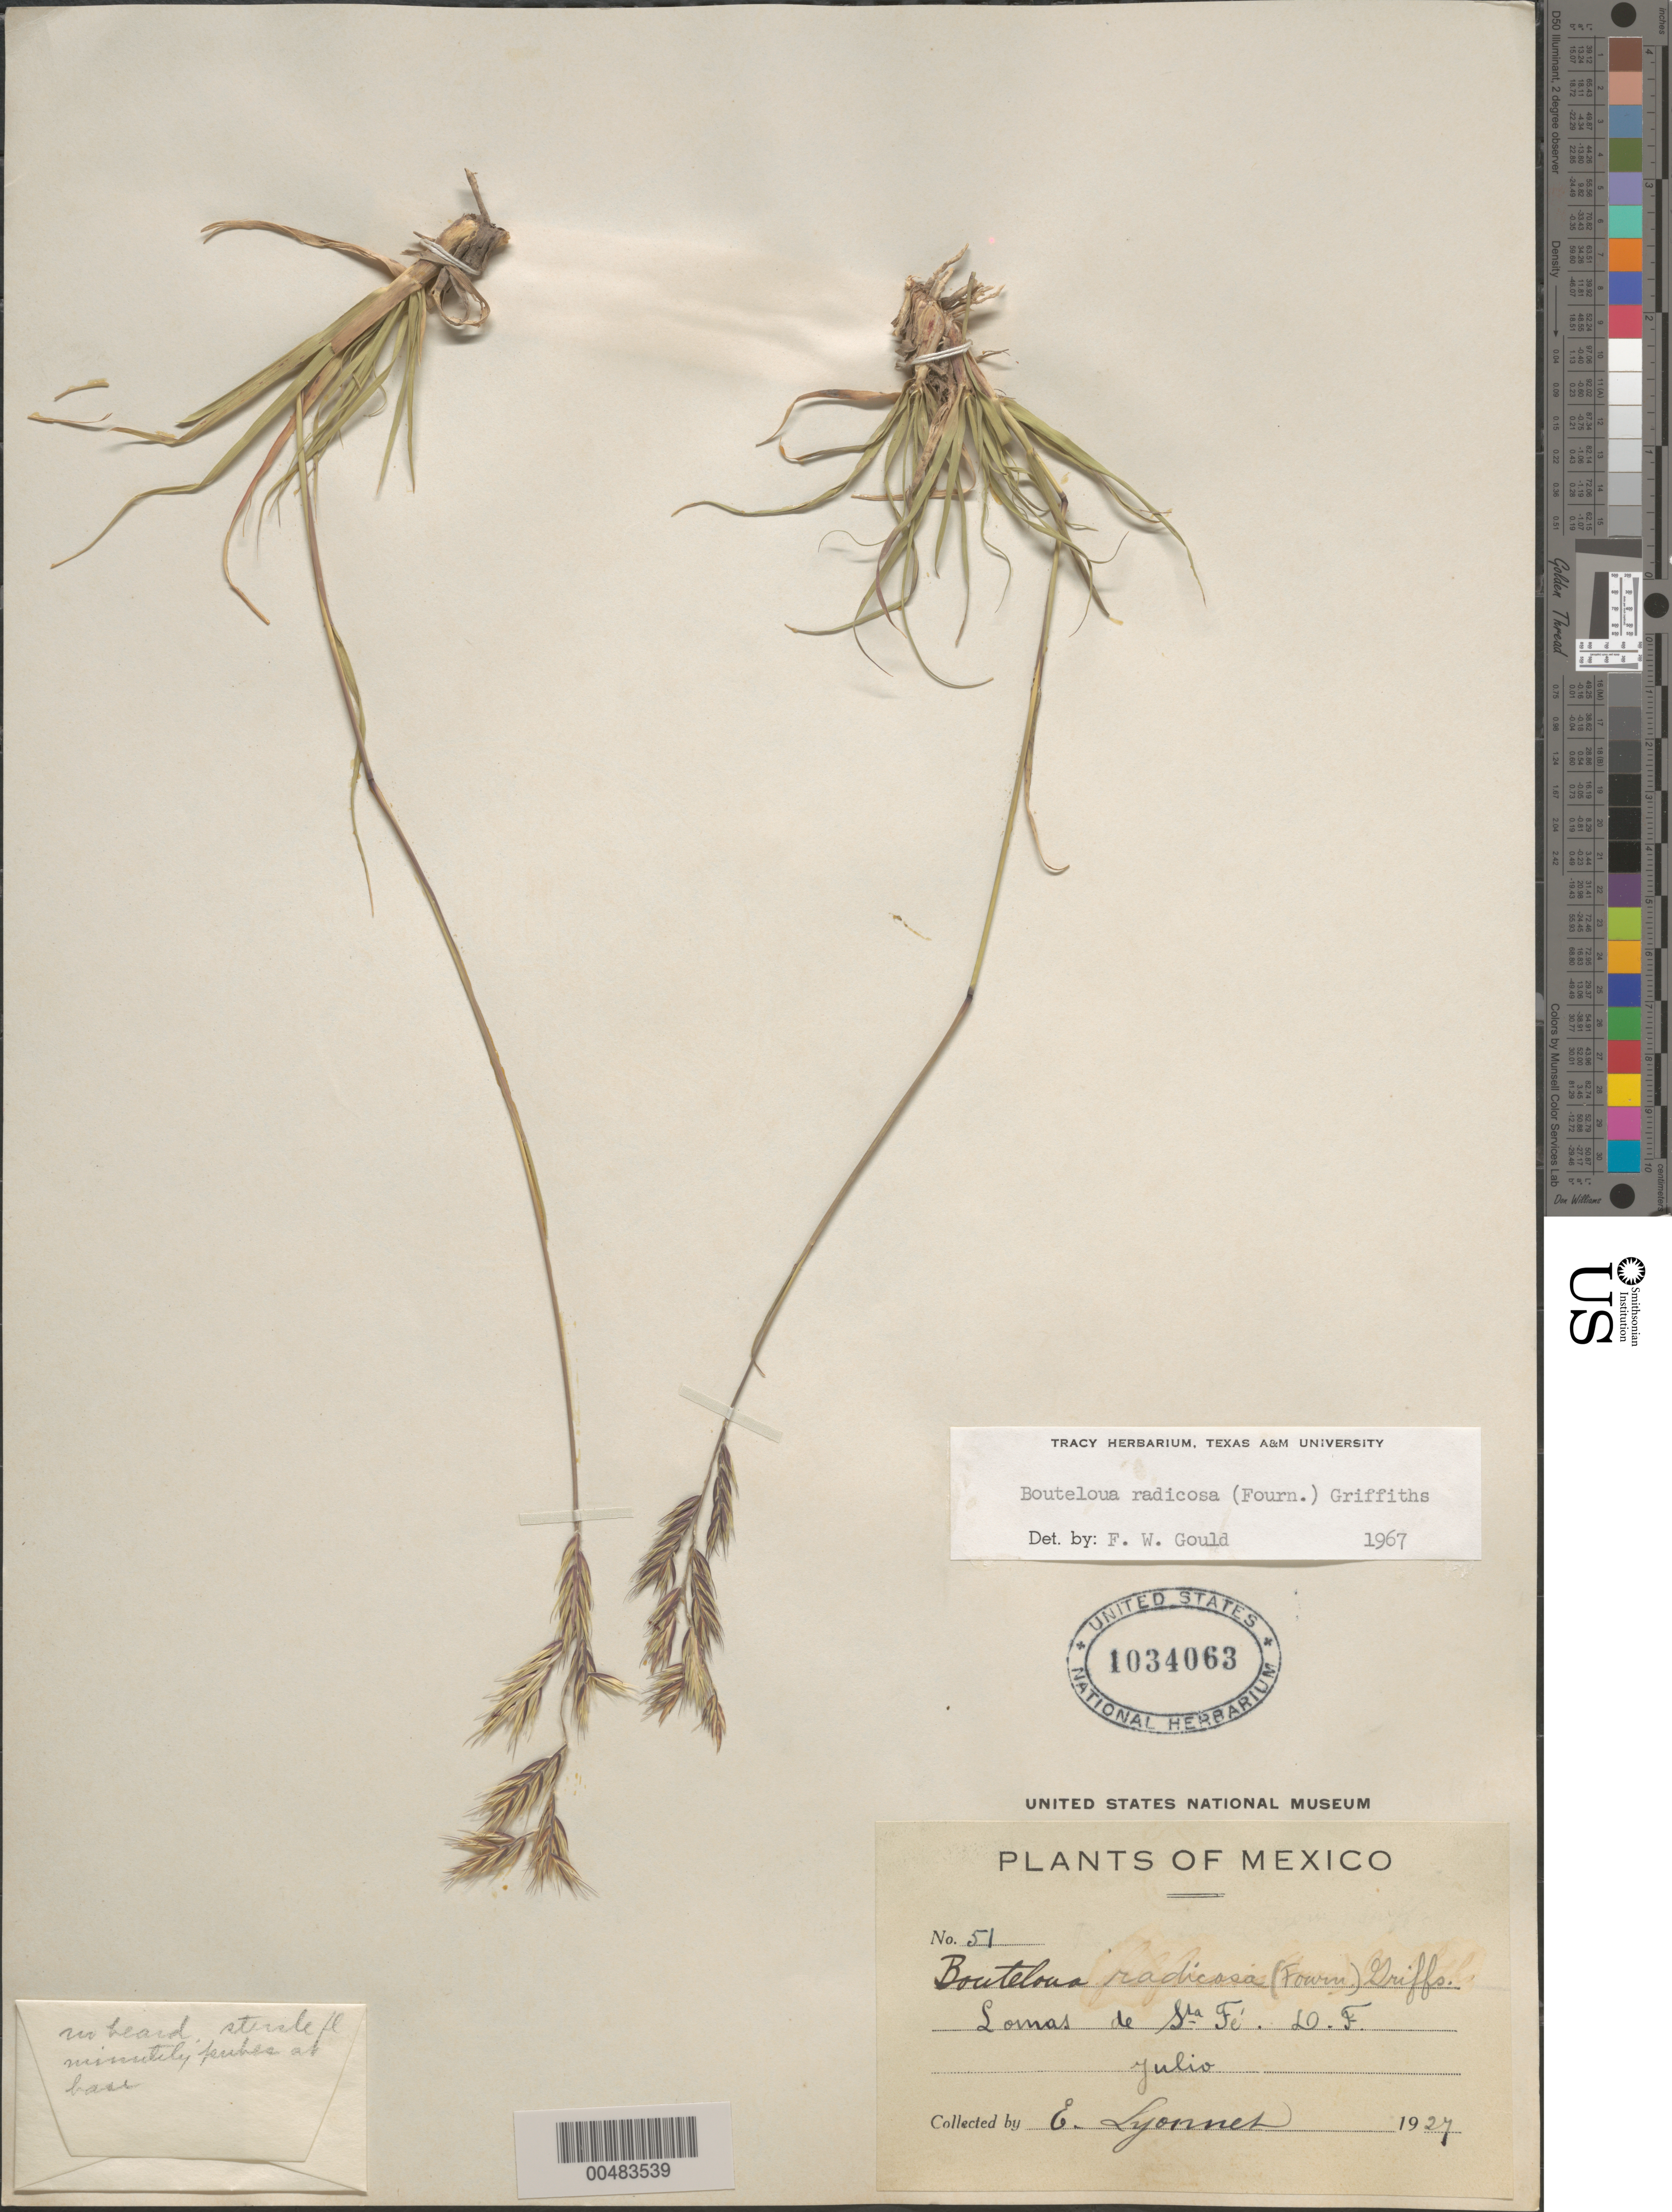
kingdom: Plantae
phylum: Tracheophyta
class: Liliopsida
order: Poales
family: Poaceae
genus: Bouteloua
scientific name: Bouteloua radicosa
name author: (E. Fourn.) Griffiths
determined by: Gould, F. W.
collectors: Bro. E. Lyonnet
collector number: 51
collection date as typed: Jul 1927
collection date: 1927-07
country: Mexico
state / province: Distrito Federal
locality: Lomas de Santa Fé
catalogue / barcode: US 1034063